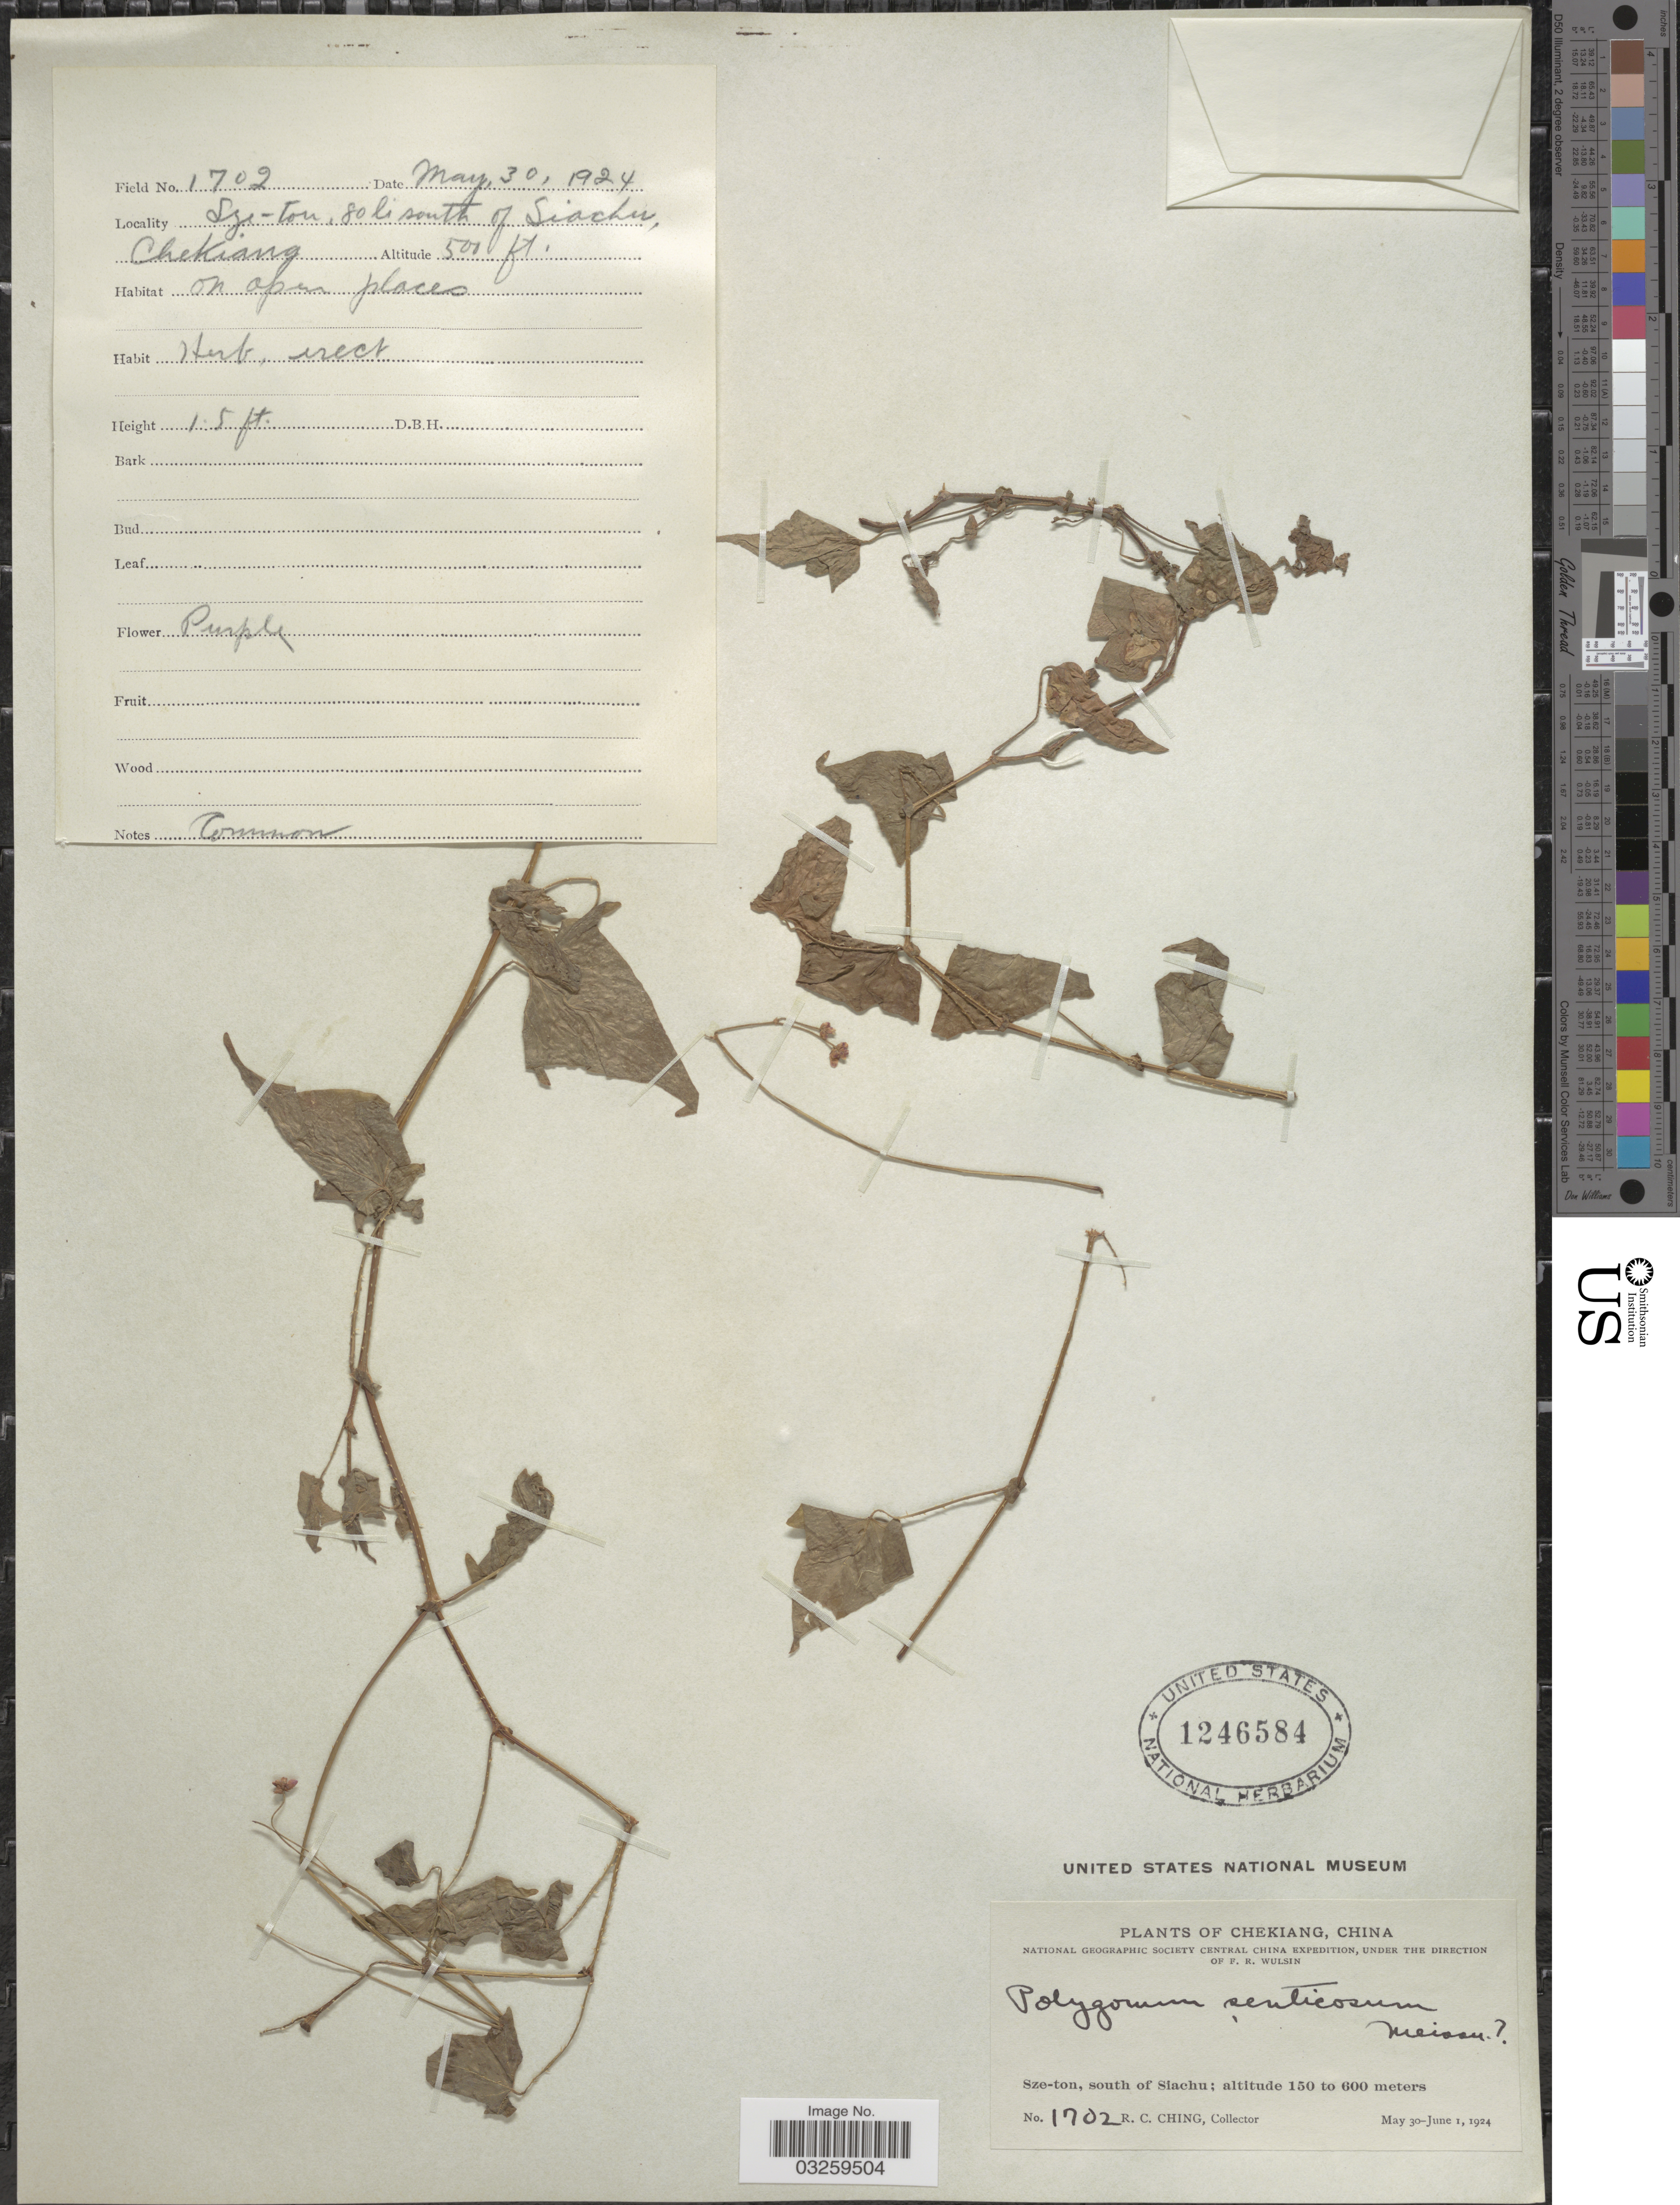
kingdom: Plantae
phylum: Tracheophyta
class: Magnoliopsida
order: Caryophyllales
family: Polygonaceae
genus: Polygonum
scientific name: Polygonum senticosum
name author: Franch. & Sav.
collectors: R. C. Ching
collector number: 1702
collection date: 1924-05-30/1924-06-01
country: China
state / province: Zhejiang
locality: Chekiang, Sze-ton, south of Siachu.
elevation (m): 150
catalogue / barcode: US 1246584